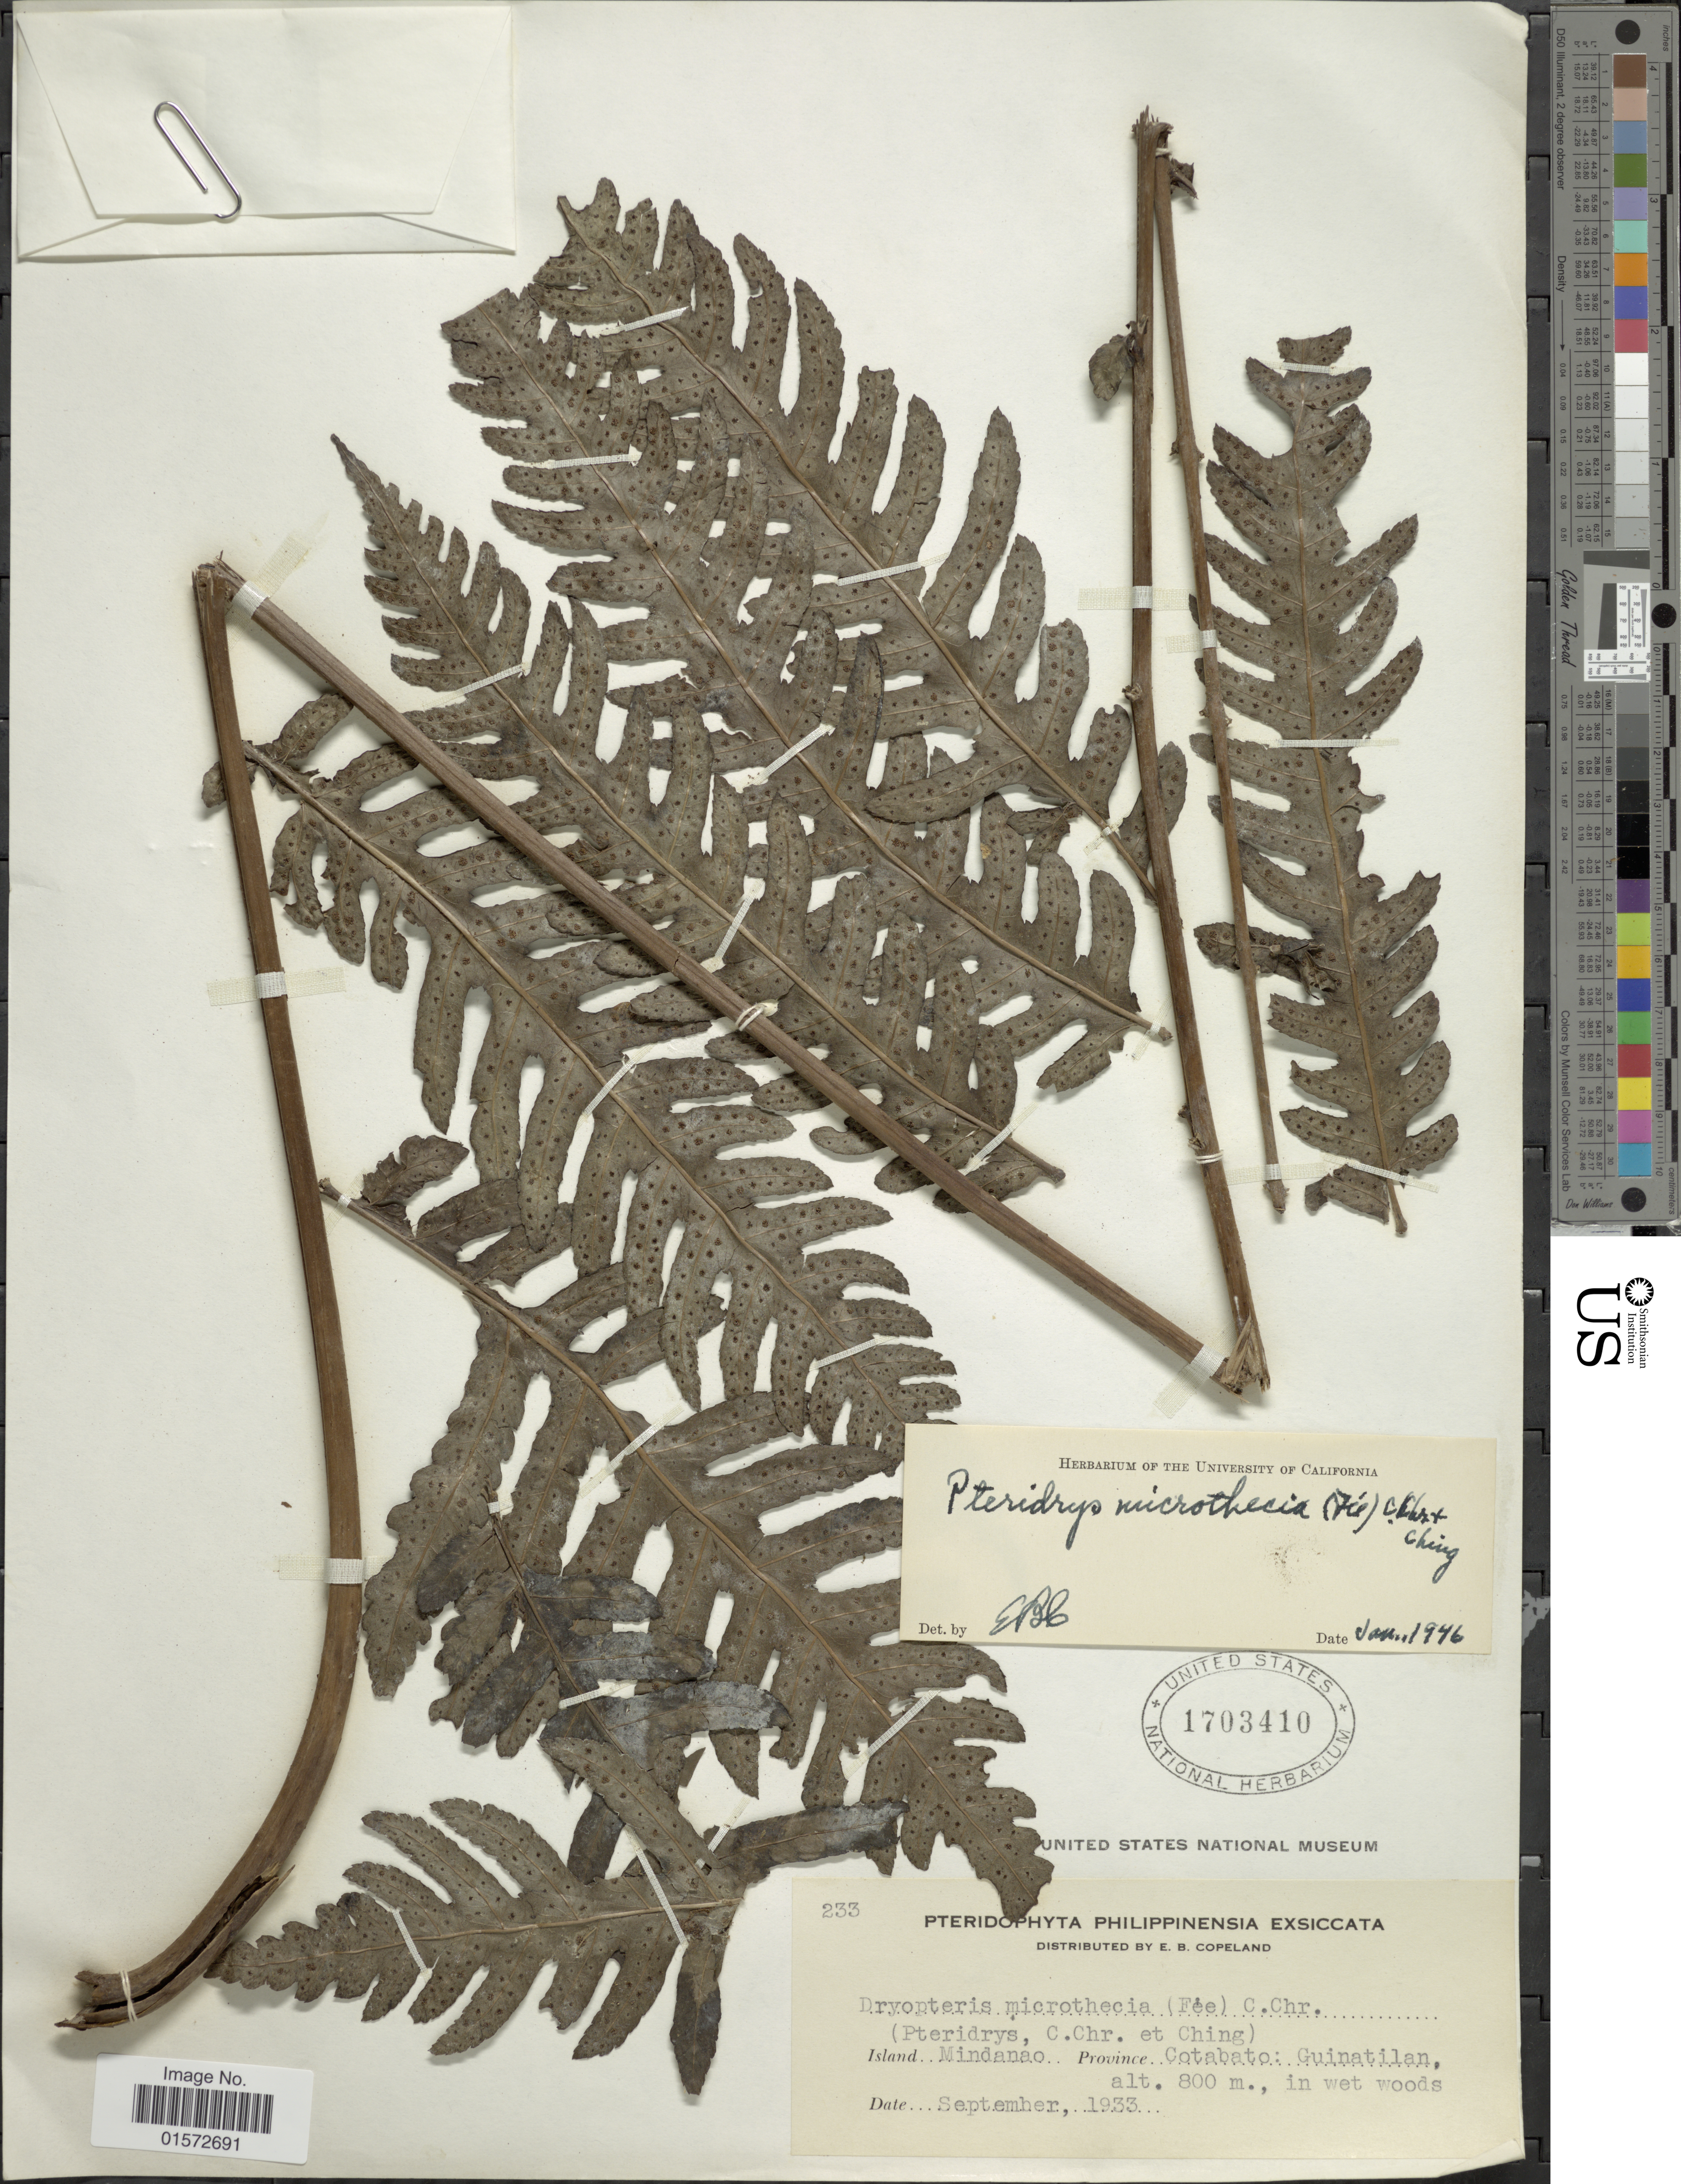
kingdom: Plantae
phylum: Tracheophyta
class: Polypodiopsida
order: Polypodiales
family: Tectariaceae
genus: Pteridrys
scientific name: Pteridrys microthecia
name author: (Fée) C. Chr. & Ching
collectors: E. B. Copeland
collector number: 233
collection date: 1933-09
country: Philippines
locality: Mindanao. Province Cotabato: Guibatilan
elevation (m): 800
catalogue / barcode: US 1703410